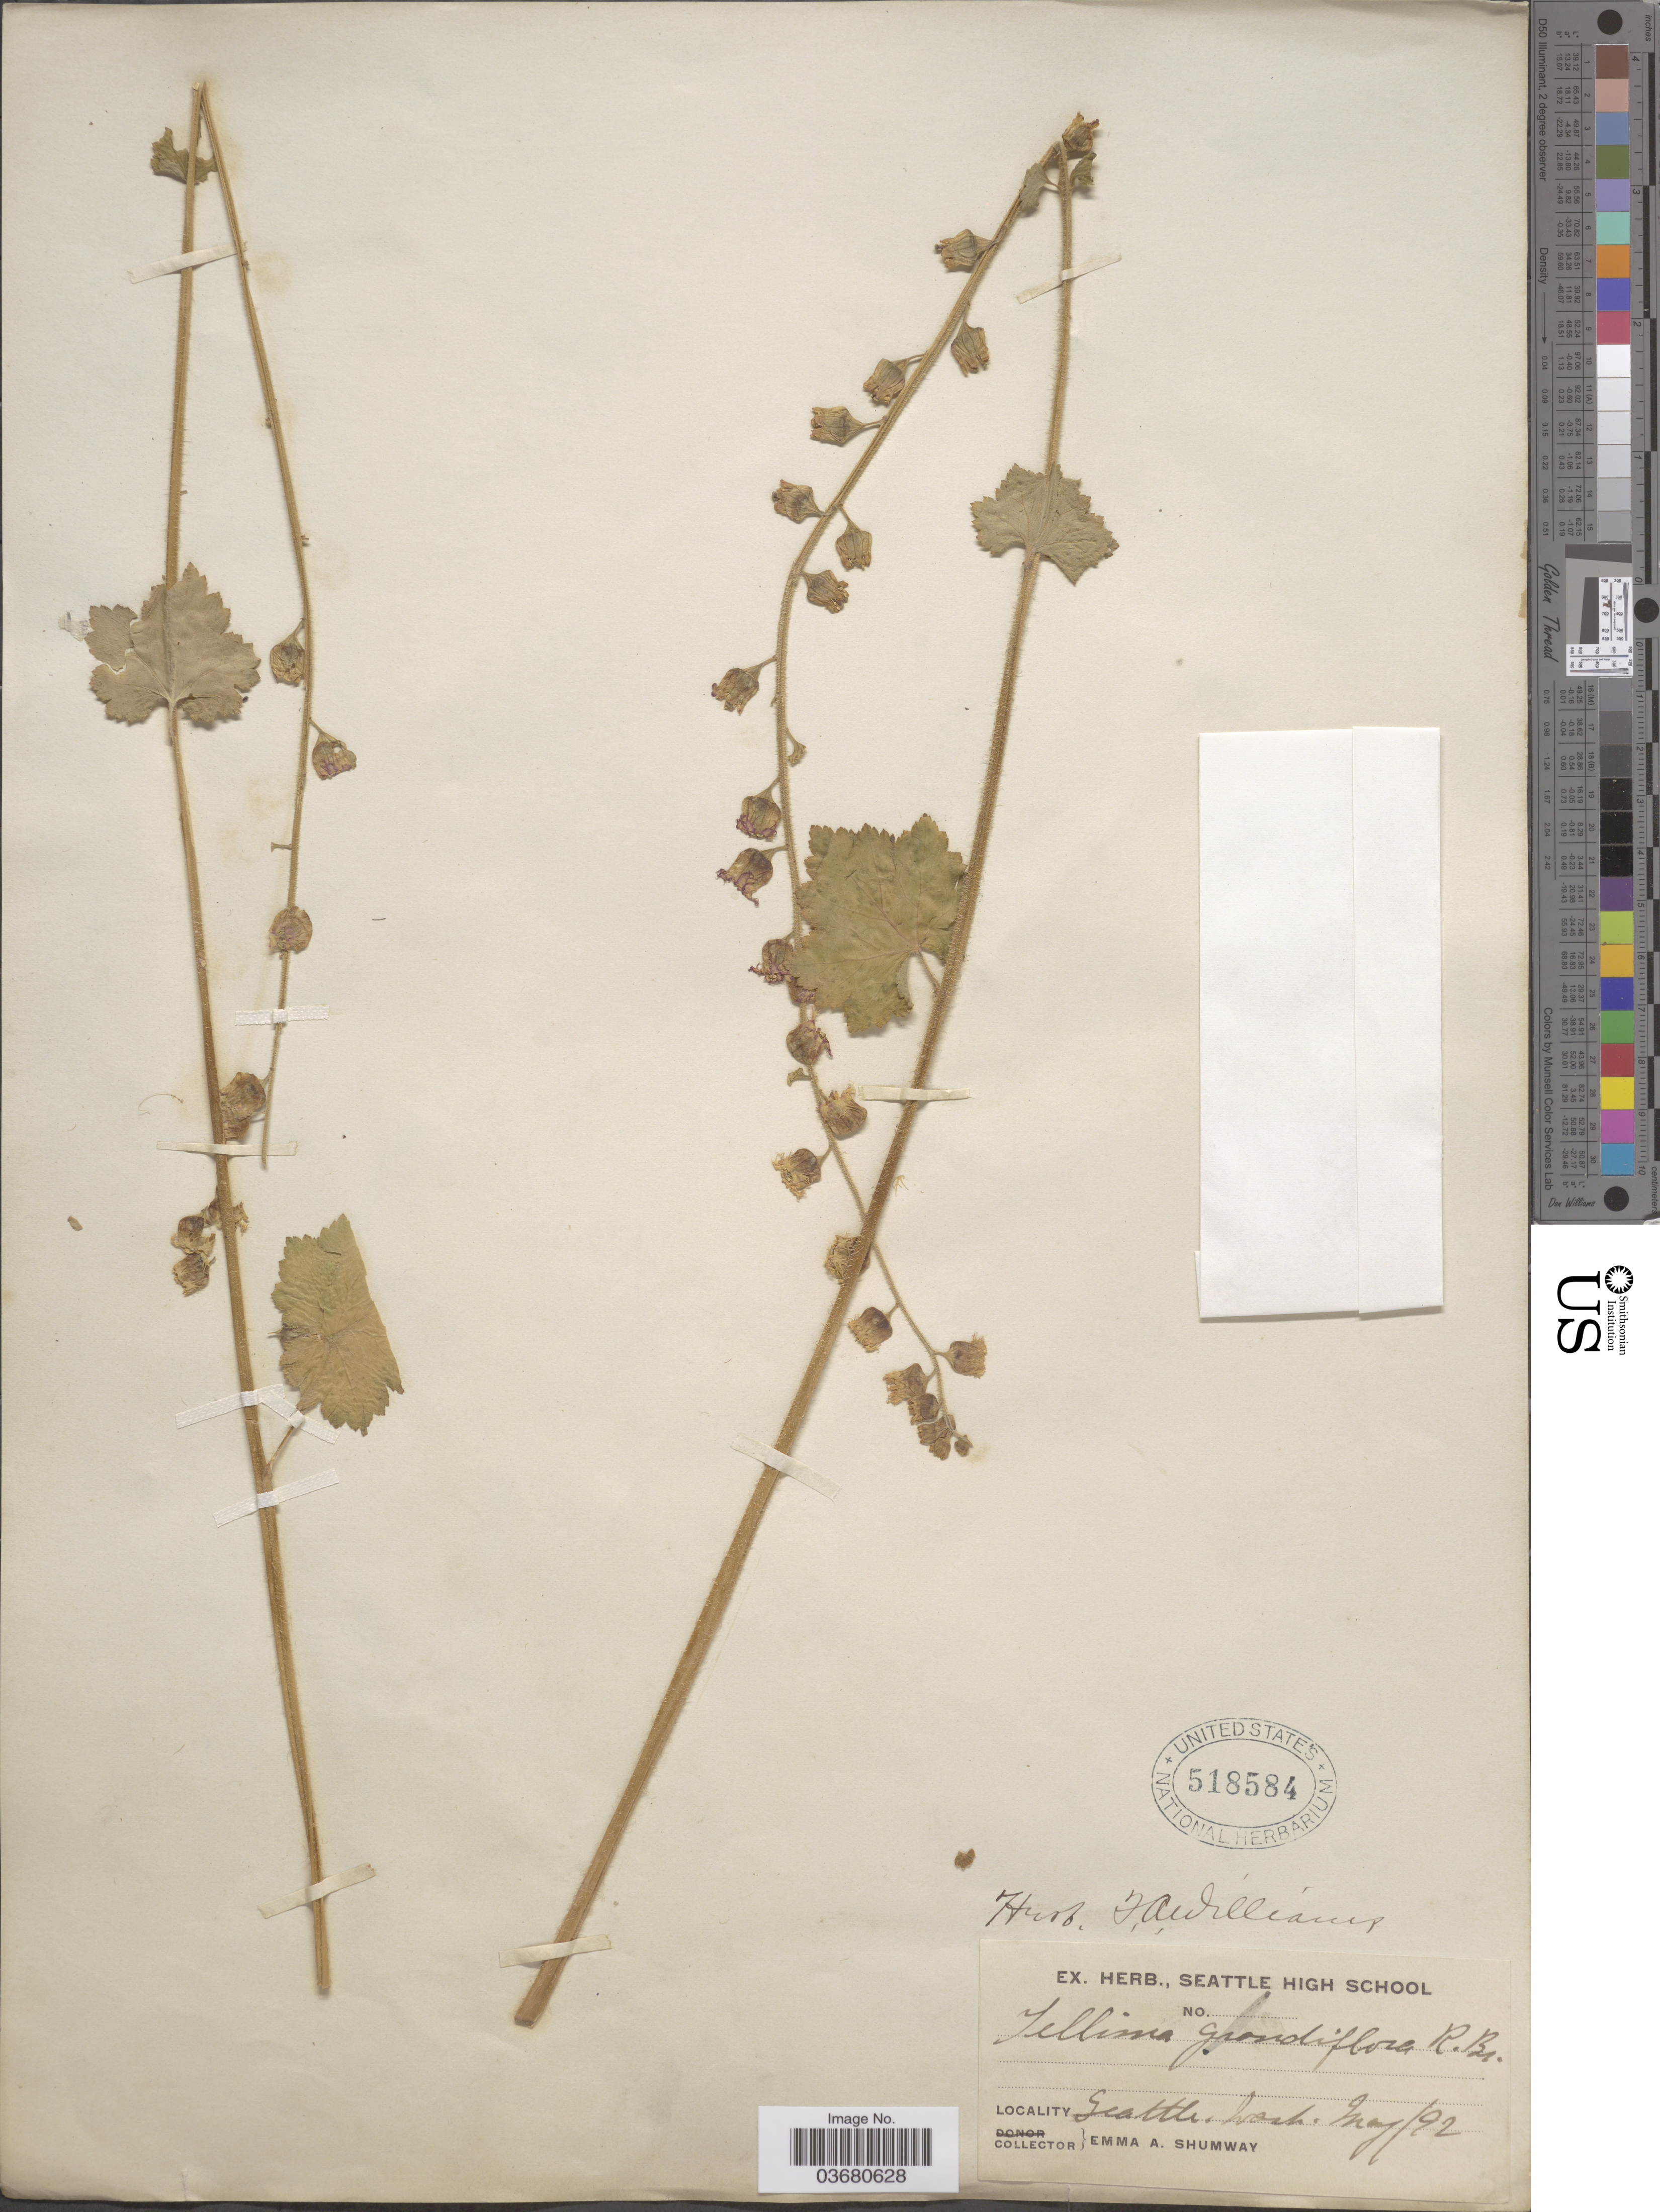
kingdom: Plantae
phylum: Tracheophyta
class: Magnoliopsida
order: Saxifragales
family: Saxifragaceae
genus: Tellima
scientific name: Tellima grandiflora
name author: (Pursh) Douglas ex Lindl.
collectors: E. Shumway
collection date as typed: Transcribed d/m/y: /5/92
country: United States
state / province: Washington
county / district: King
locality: Seattle.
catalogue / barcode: US 518584